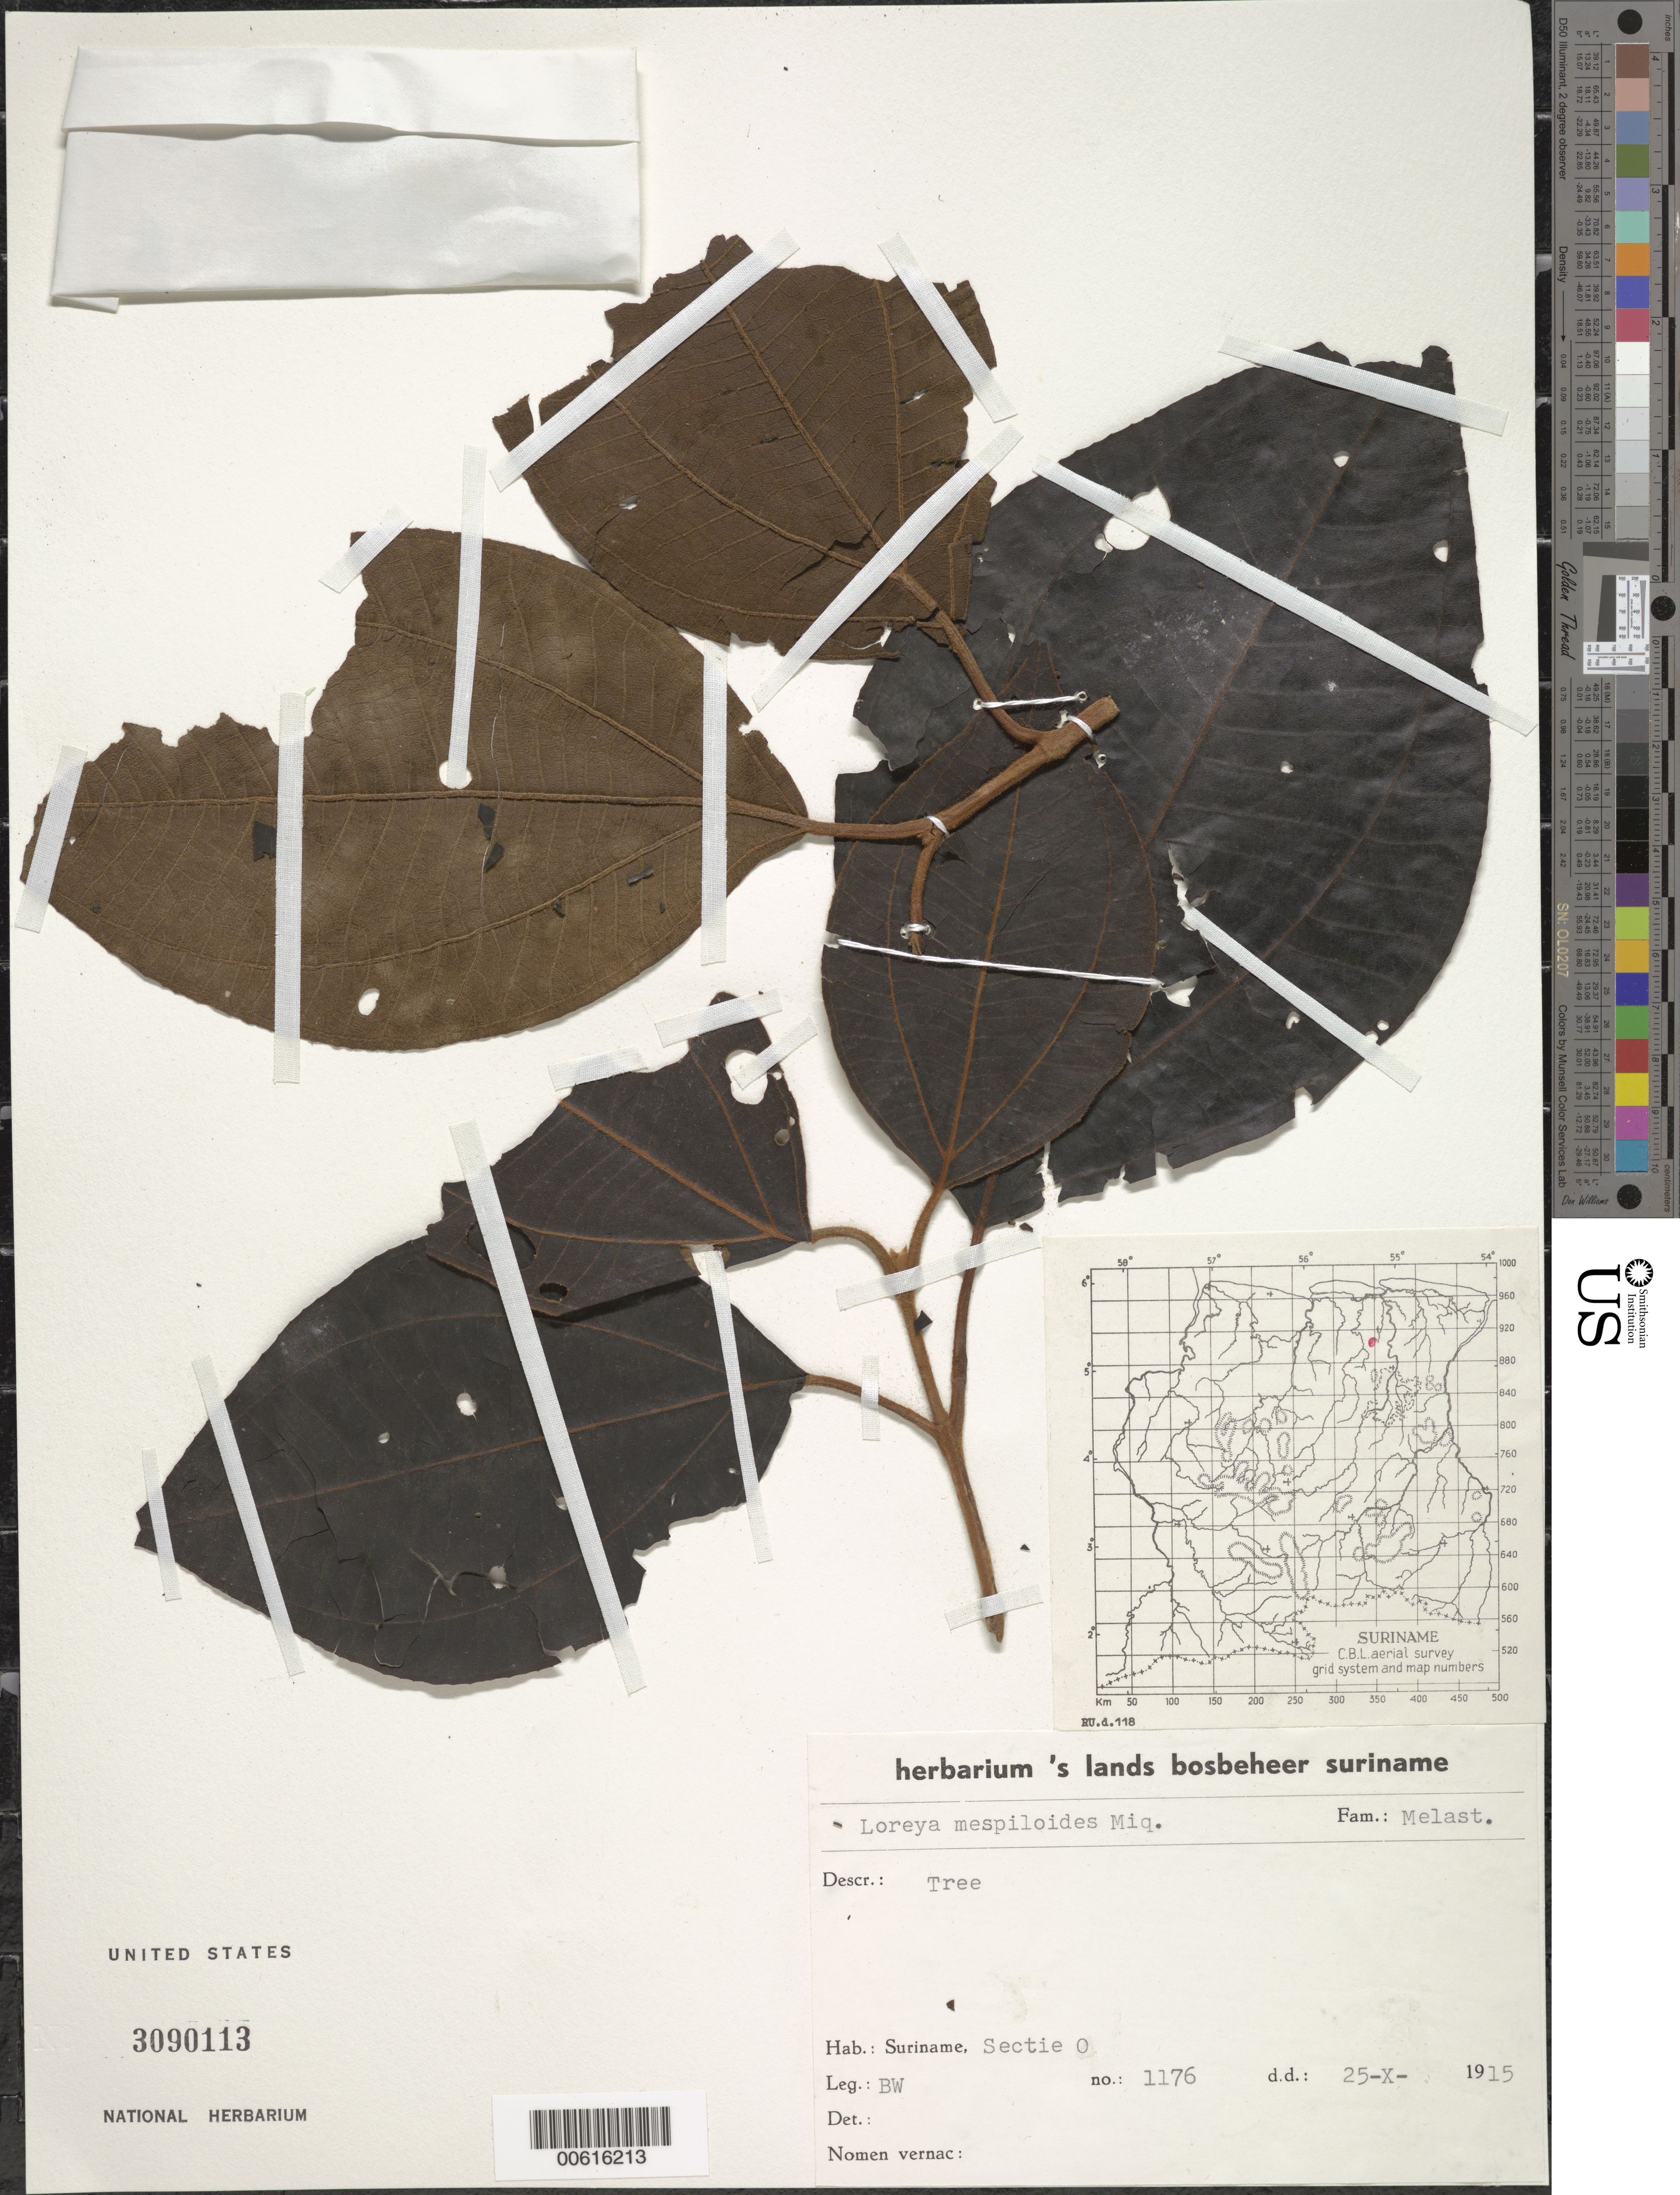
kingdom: Plantae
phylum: Tracheophyta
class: Magnoliopsida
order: Myrtales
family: Melastomataceae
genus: Bellucia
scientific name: Bellucia mespiloides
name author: (Miq.) J.F. Macbr.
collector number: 1176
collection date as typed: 25-Oct-15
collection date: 1915-10-25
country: Suriname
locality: Sectie O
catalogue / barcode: US 3090113